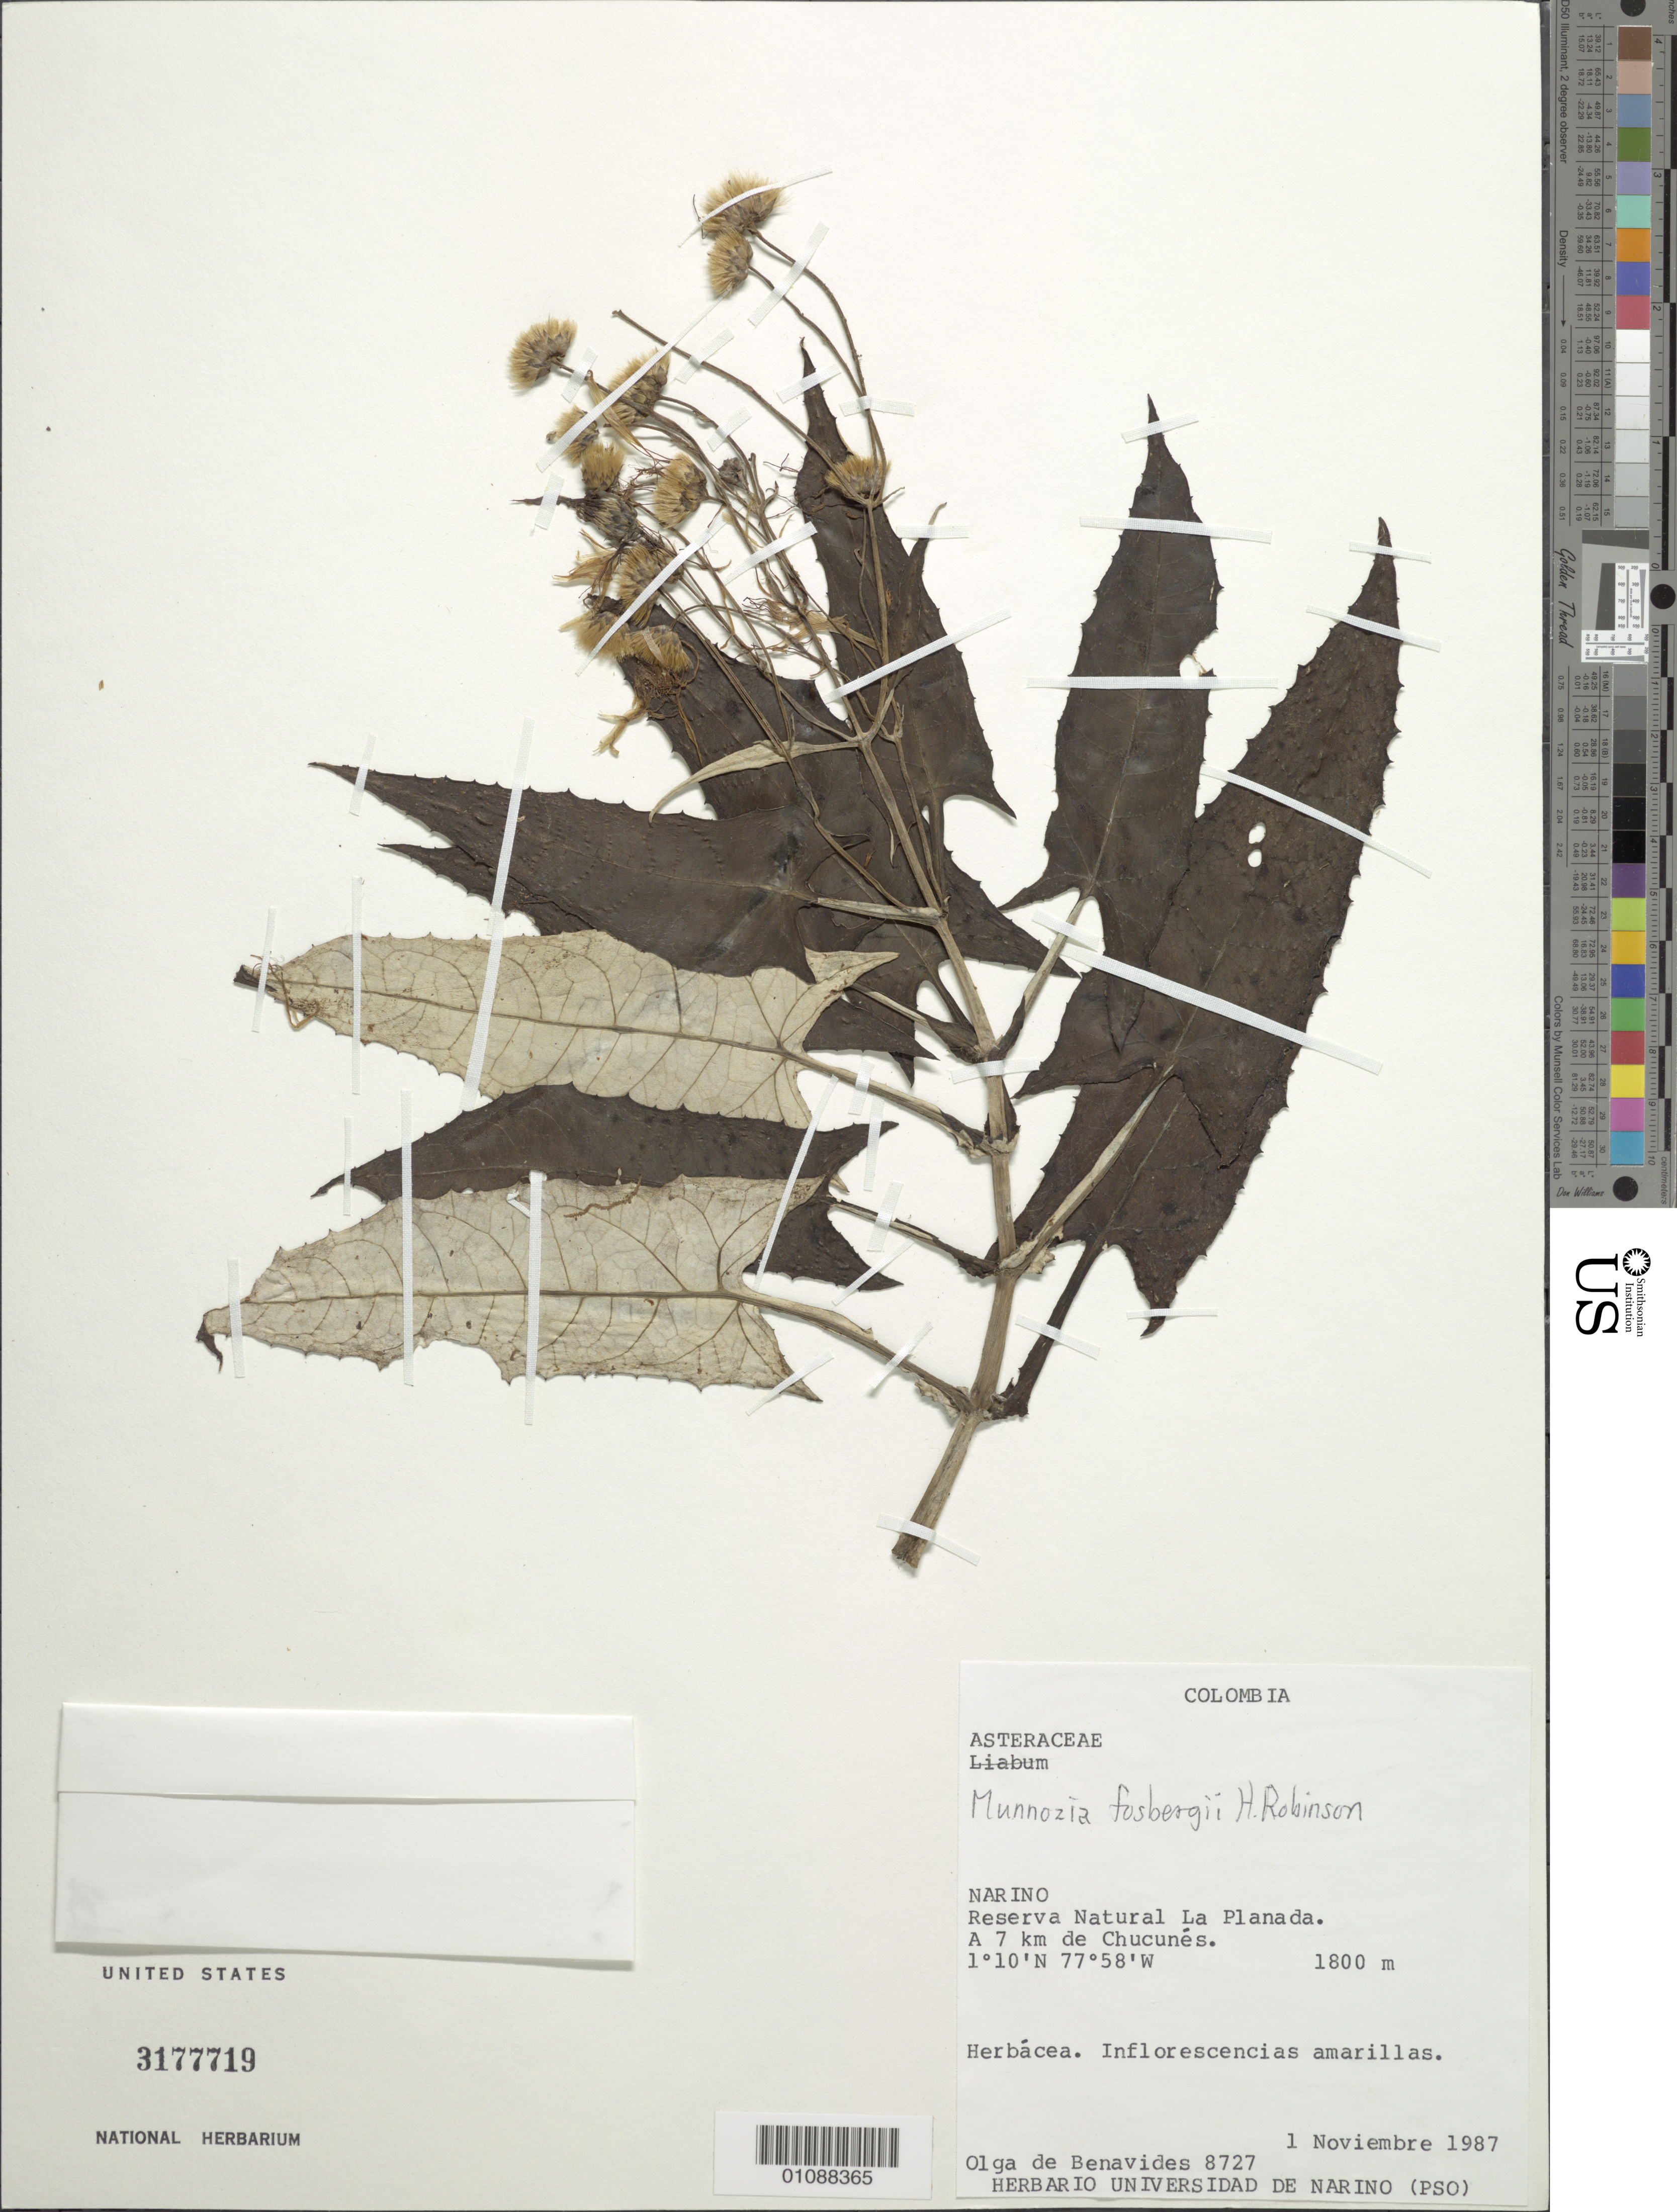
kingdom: Plantae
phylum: Tracheophyta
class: Magnoliopsida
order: Asterales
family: Asteraceae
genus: Munnozia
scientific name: Munnozia fosbergii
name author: H. Rob.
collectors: Olga S. de Benavides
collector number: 8727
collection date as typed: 1 November 1987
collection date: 1987-11-01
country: Colombia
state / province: Nariño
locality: Reserve Natural La Planada a 7 km de chucunes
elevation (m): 1800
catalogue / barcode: US 3177719